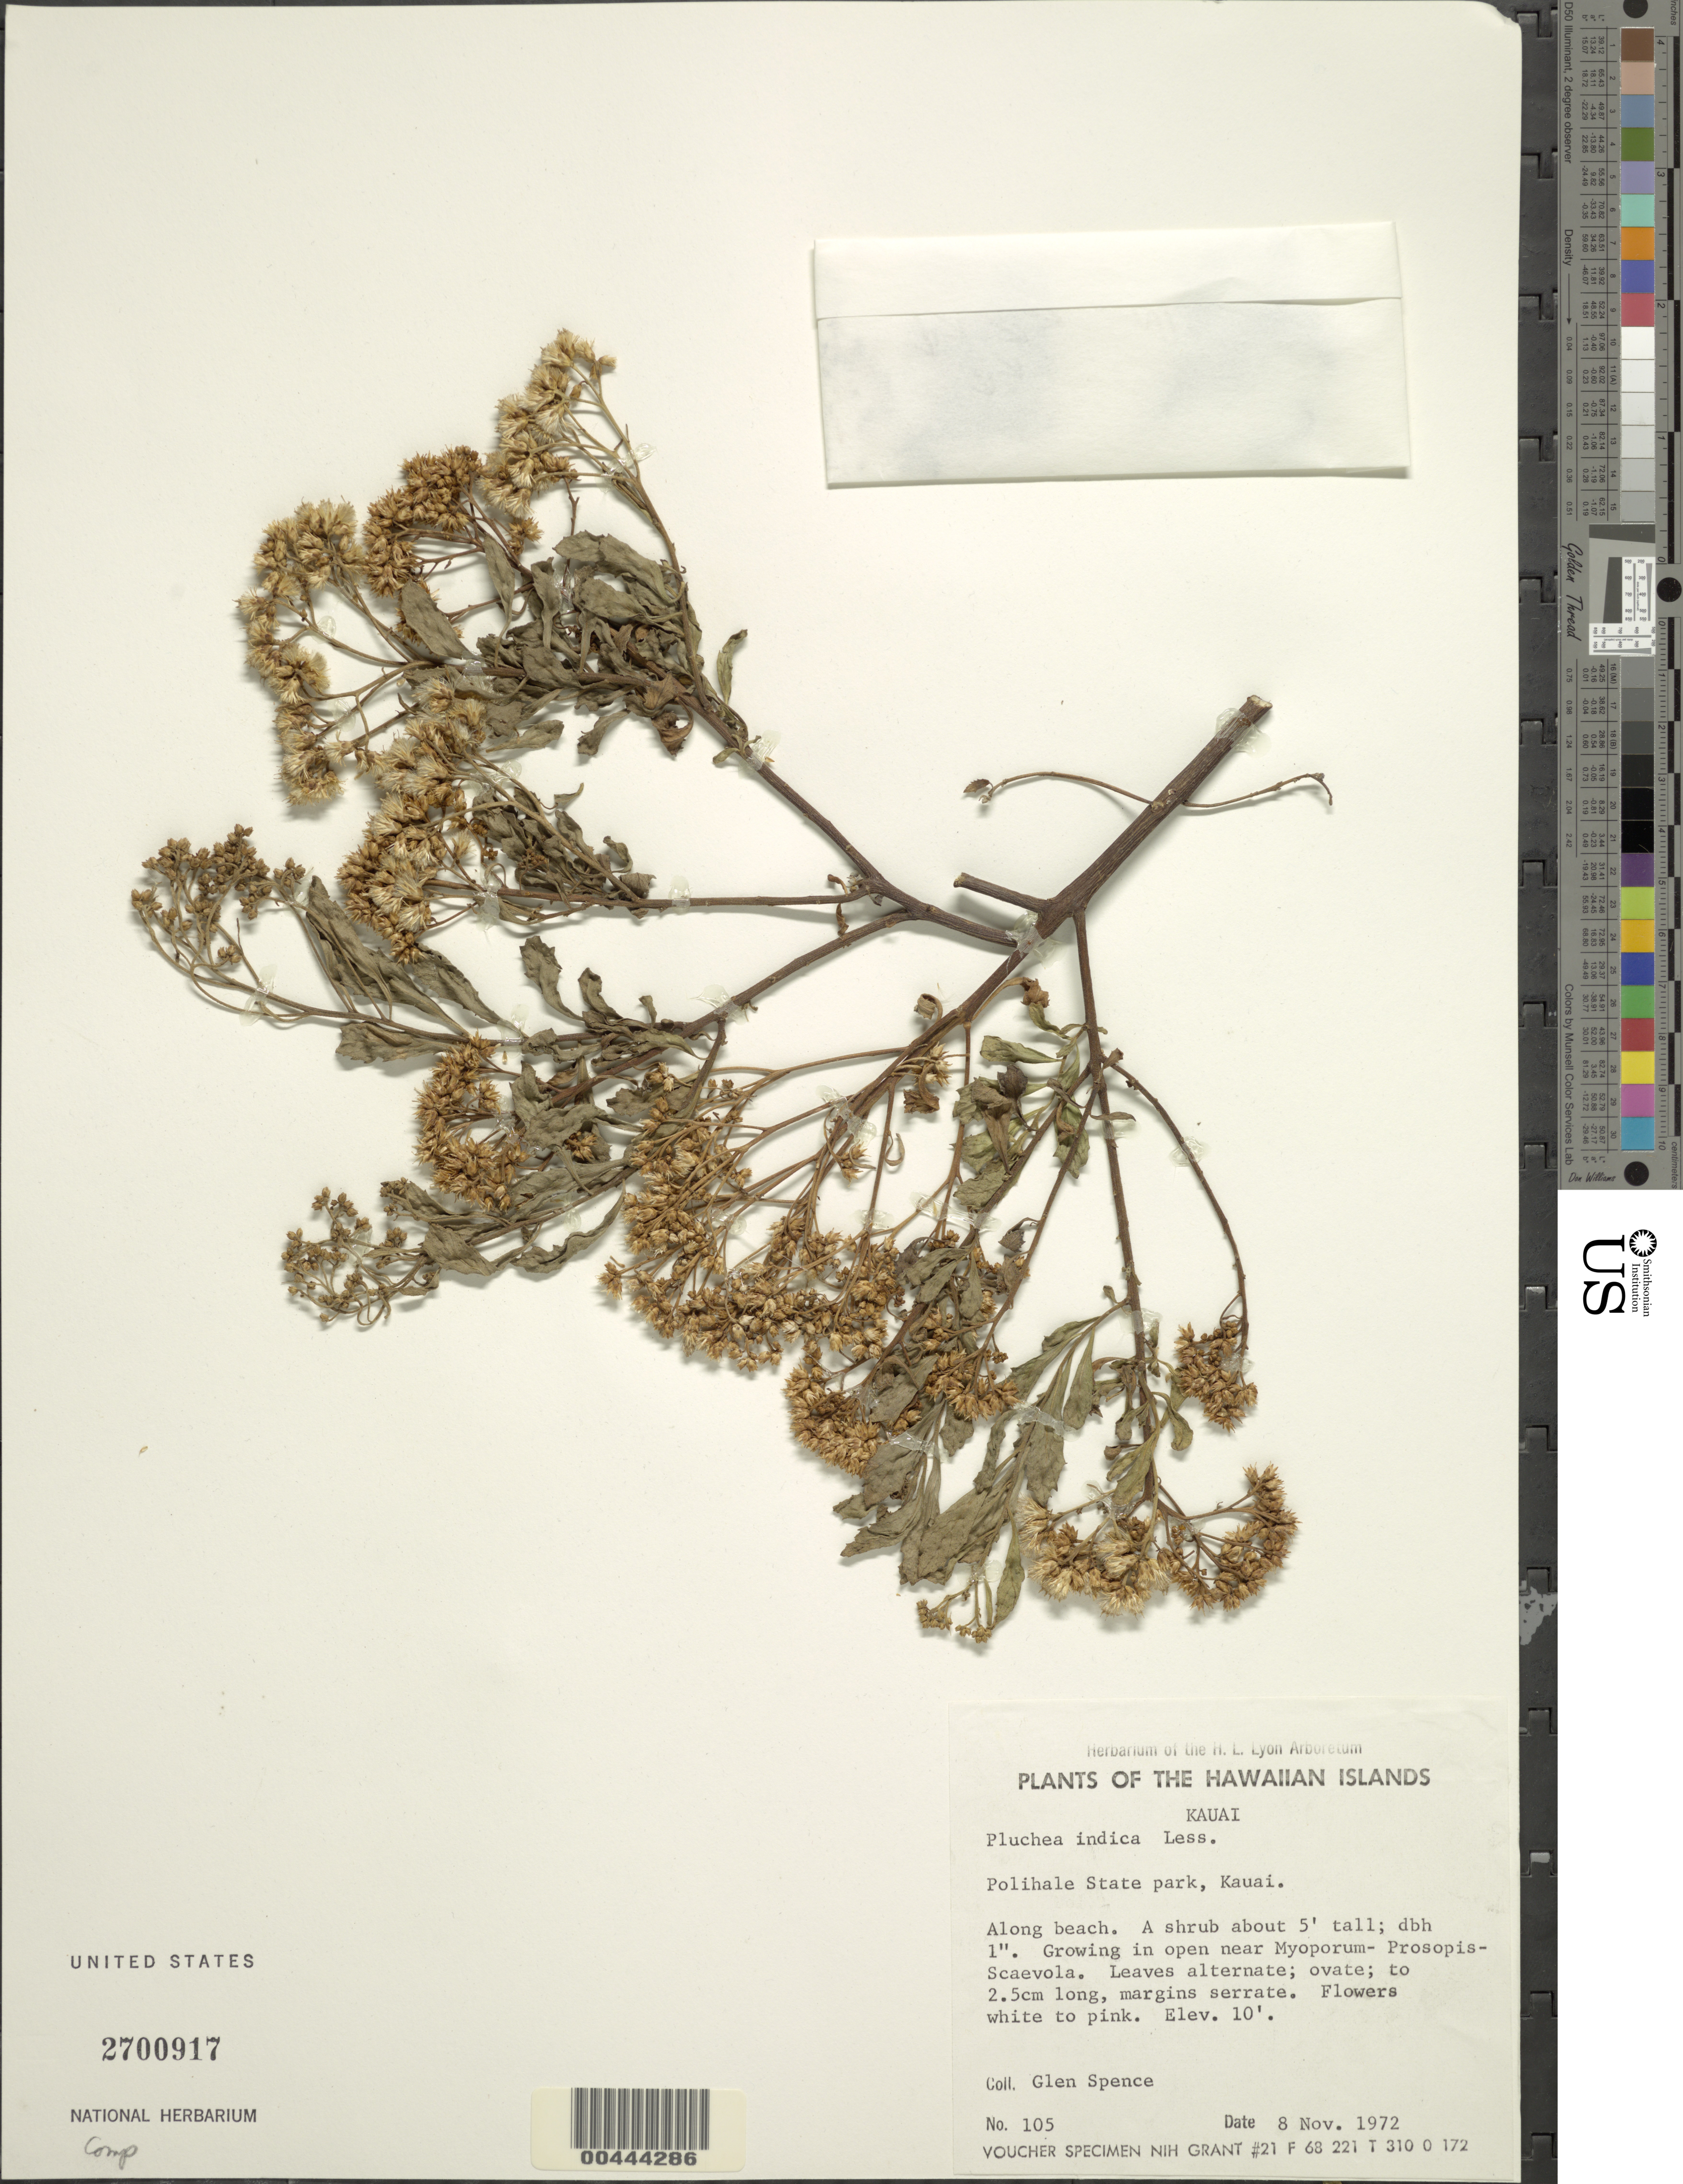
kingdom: Plantae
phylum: Tracheophyta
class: Magnoliopsida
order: Asterales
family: Asteraceae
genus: Pluchea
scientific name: Pluchea indica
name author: (L.) Less.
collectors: G. Spence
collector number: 105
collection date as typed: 8 Nov 1972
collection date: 1972-11-08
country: United States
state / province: Hawaii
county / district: Kauai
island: Kaua'i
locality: Polihale State Park, along beach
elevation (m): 3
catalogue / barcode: US 2700917